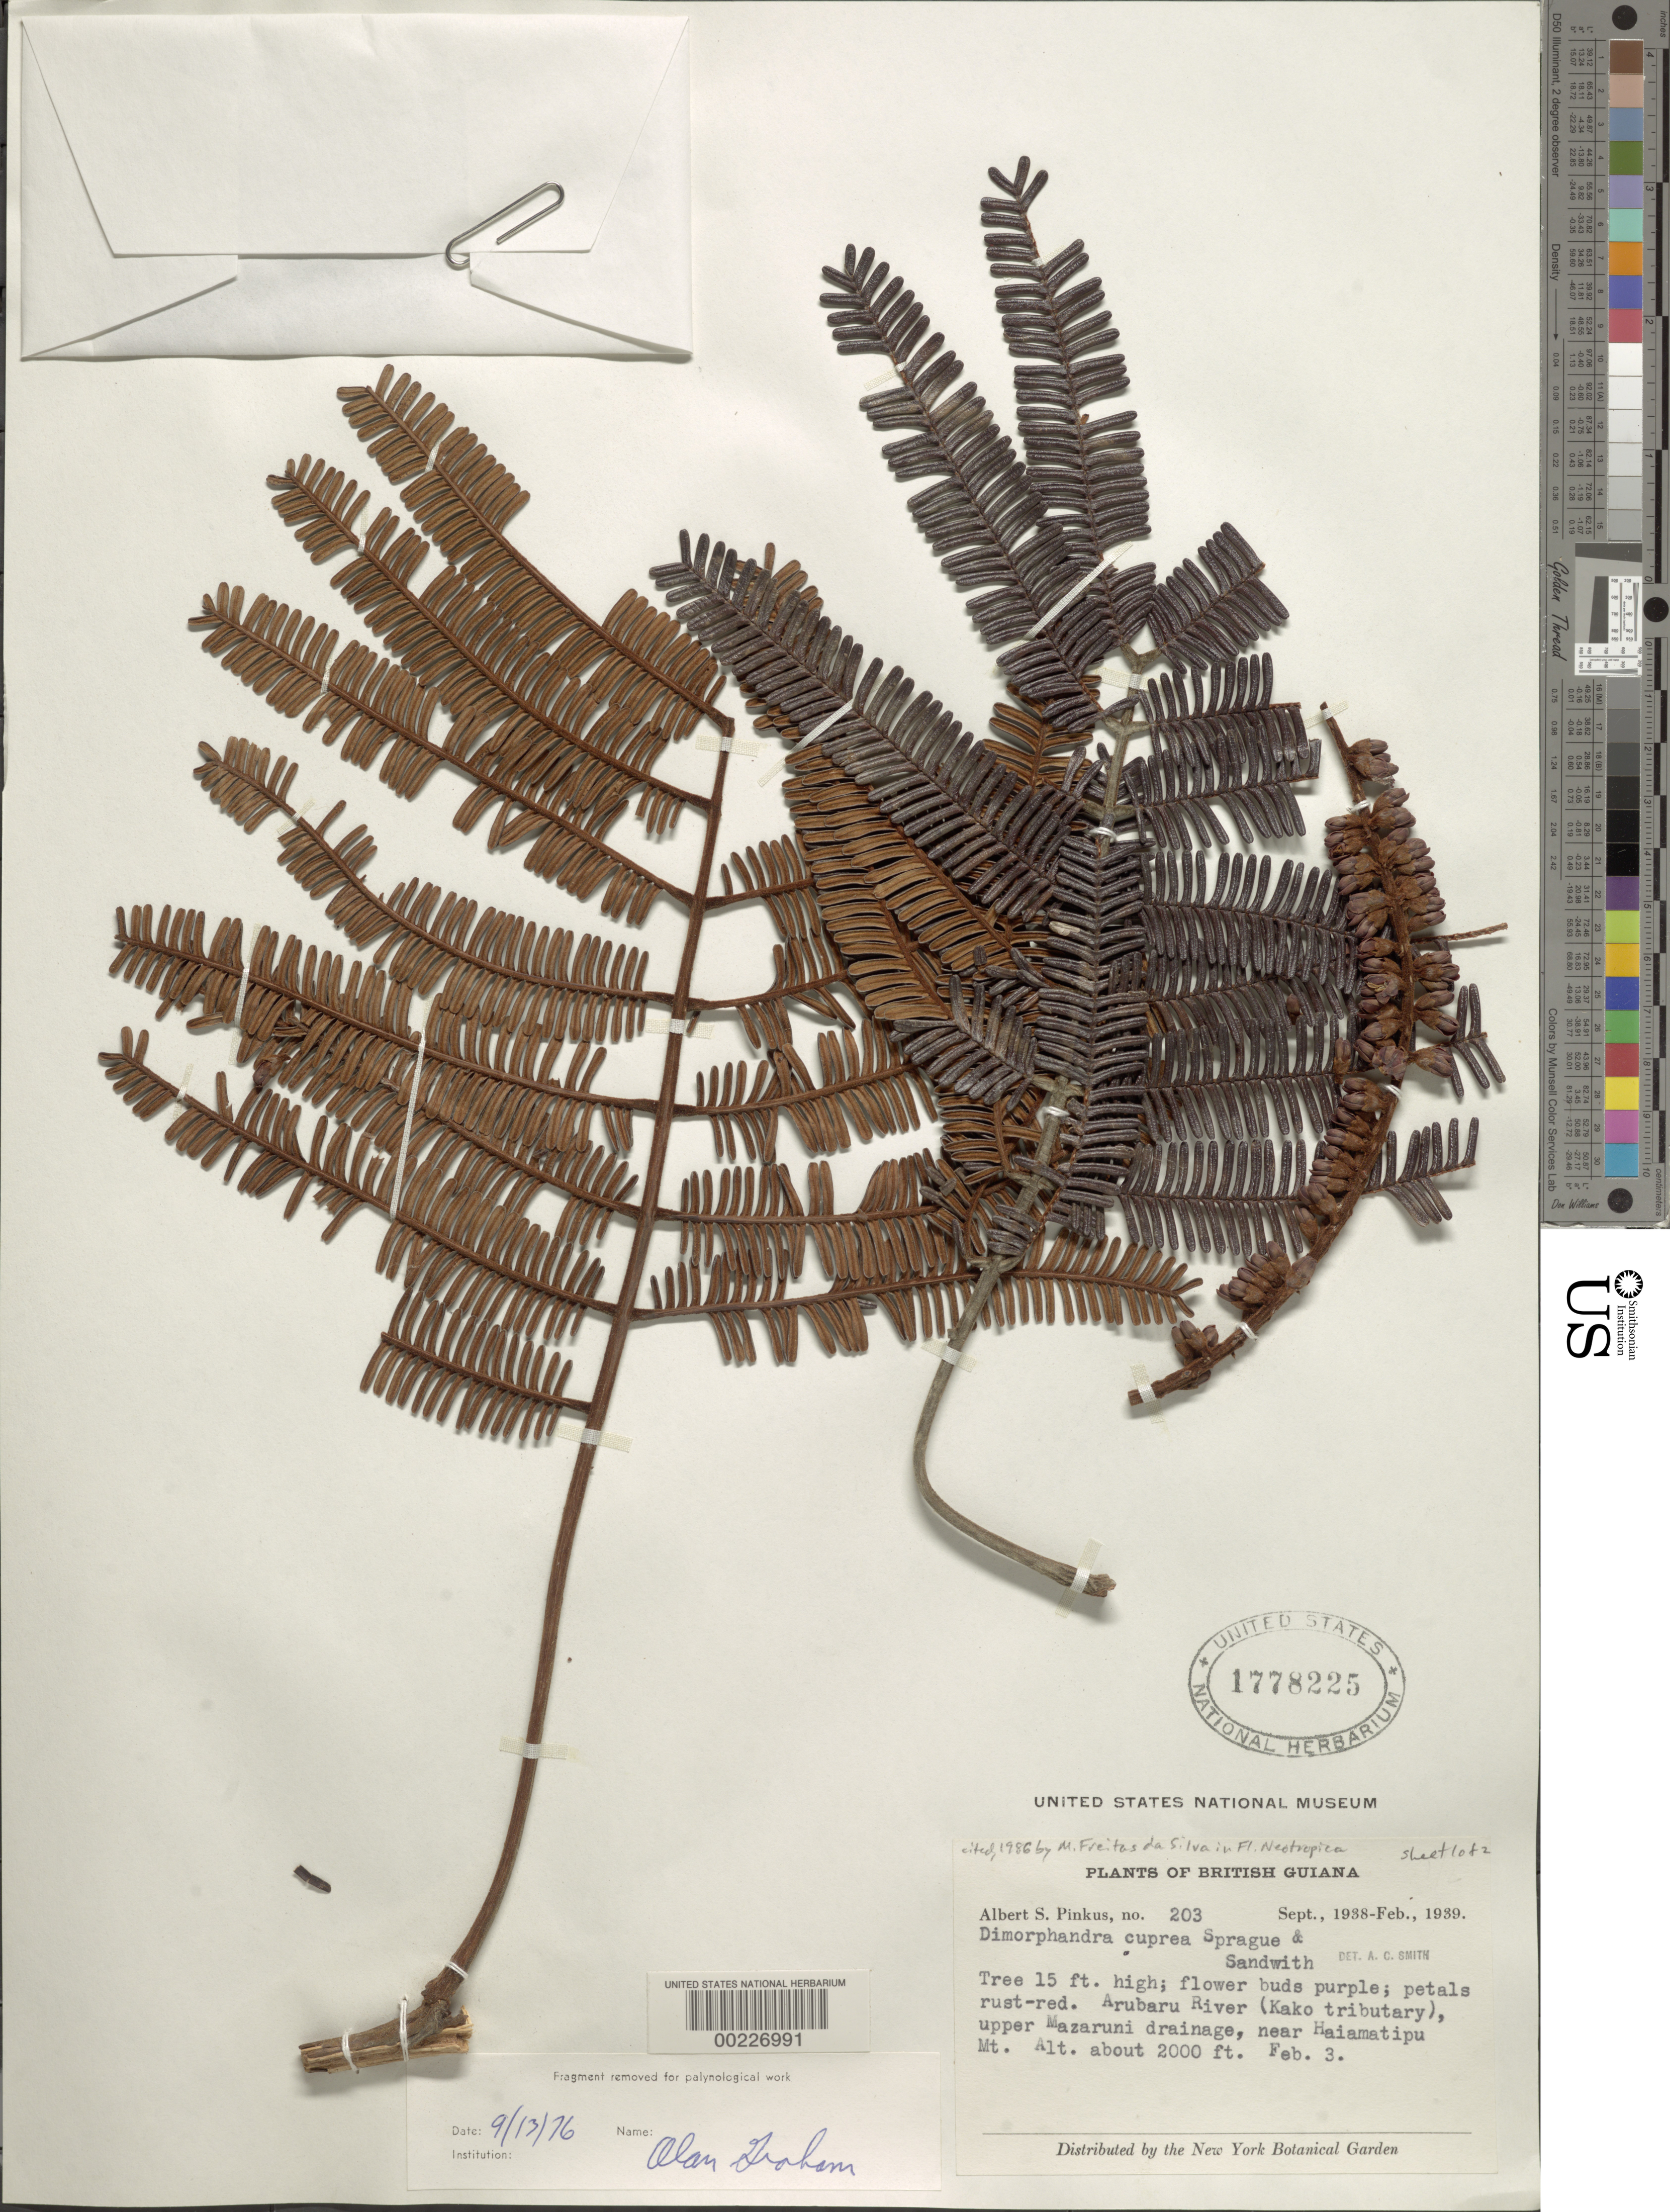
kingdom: Plantae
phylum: Tracheophyta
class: Magnoliopsida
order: Fabales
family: Fabaceae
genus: Dimorphandra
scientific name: Dimorphandra cuprea subsp. cuprea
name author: Sprague & Sandwith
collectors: A. Pinkus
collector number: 203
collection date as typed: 03 Feb 1939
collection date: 1939-02-03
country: Guyana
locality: Arubaru river (kako tributary), upper mazaruni drainage, near haiamatipu mountain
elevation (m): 610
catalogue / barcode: US 1778225